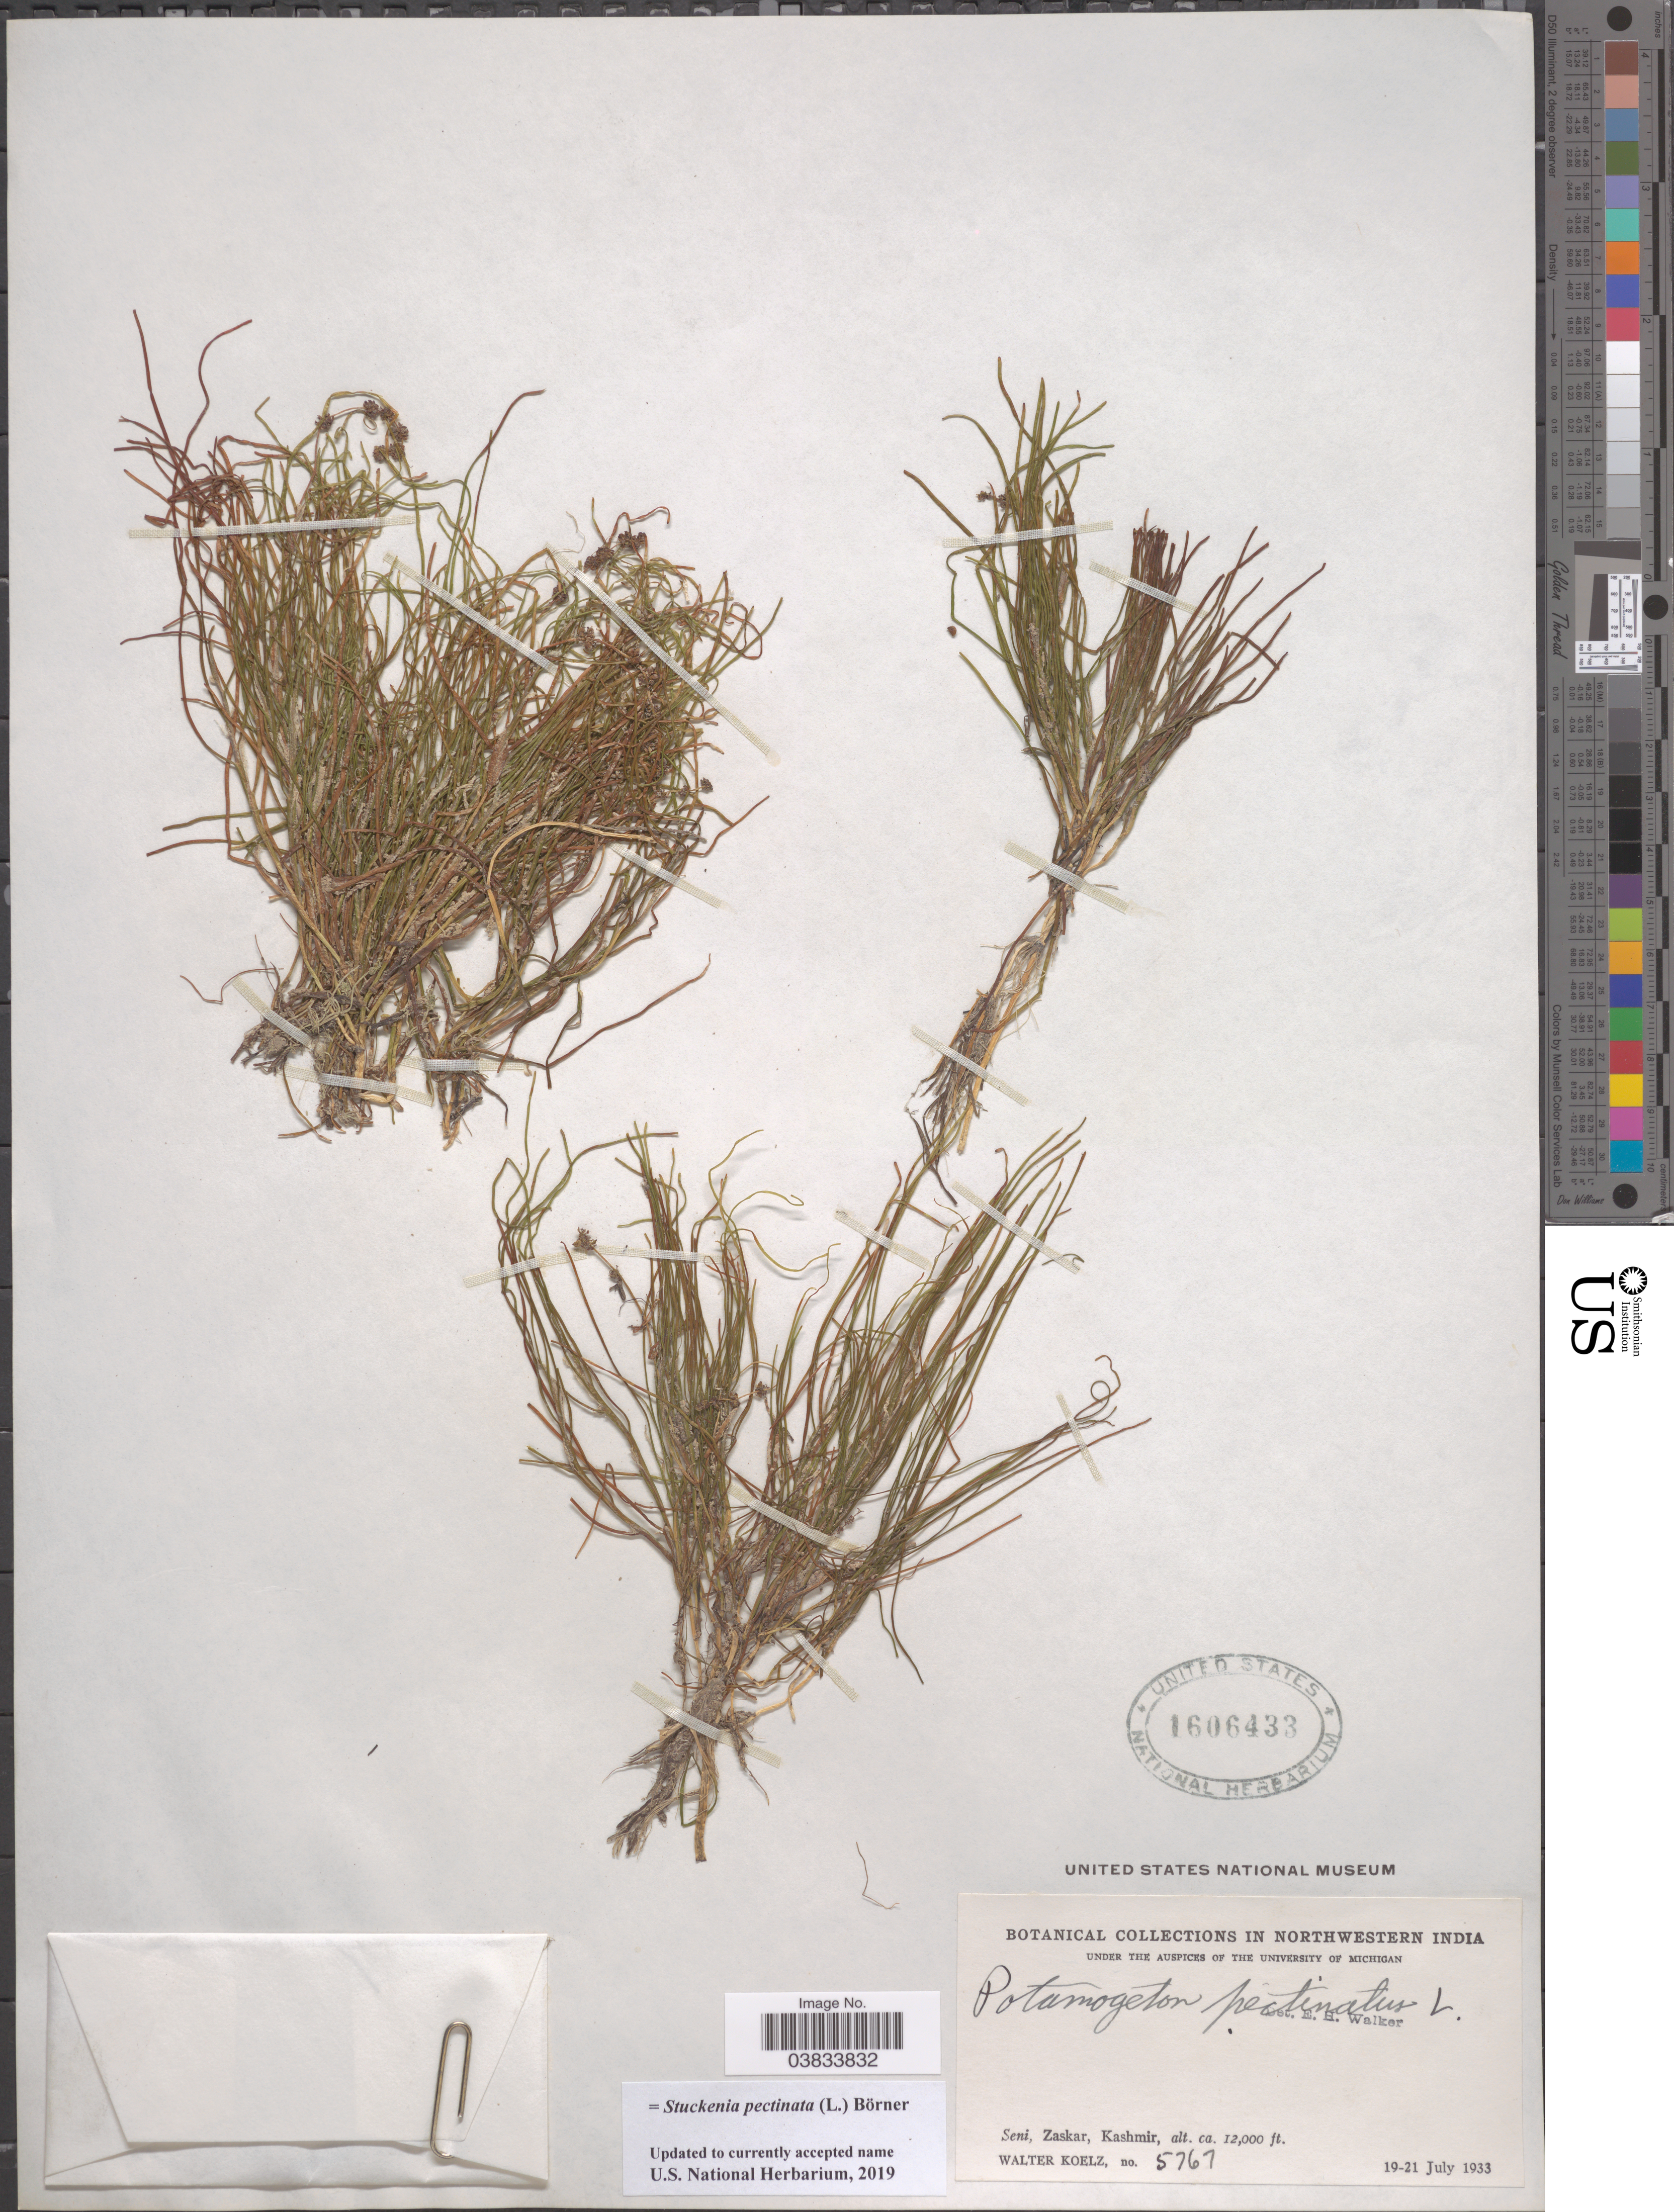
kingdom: Plantae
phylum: Tracheophyta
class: Liliopsida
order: Alismatales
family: Potamogetonaceae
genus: Stuckenia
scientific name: Stuckenia pectinata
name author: (L.) Börner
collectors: W. N. Koelz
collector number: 5767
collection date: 1933-07-19/1933-07-21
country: India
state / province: Jammu and Kashmir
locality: Northwestern India. Seni, Zaskar, Kashmir.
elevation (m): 3658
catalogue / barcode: US 1606433